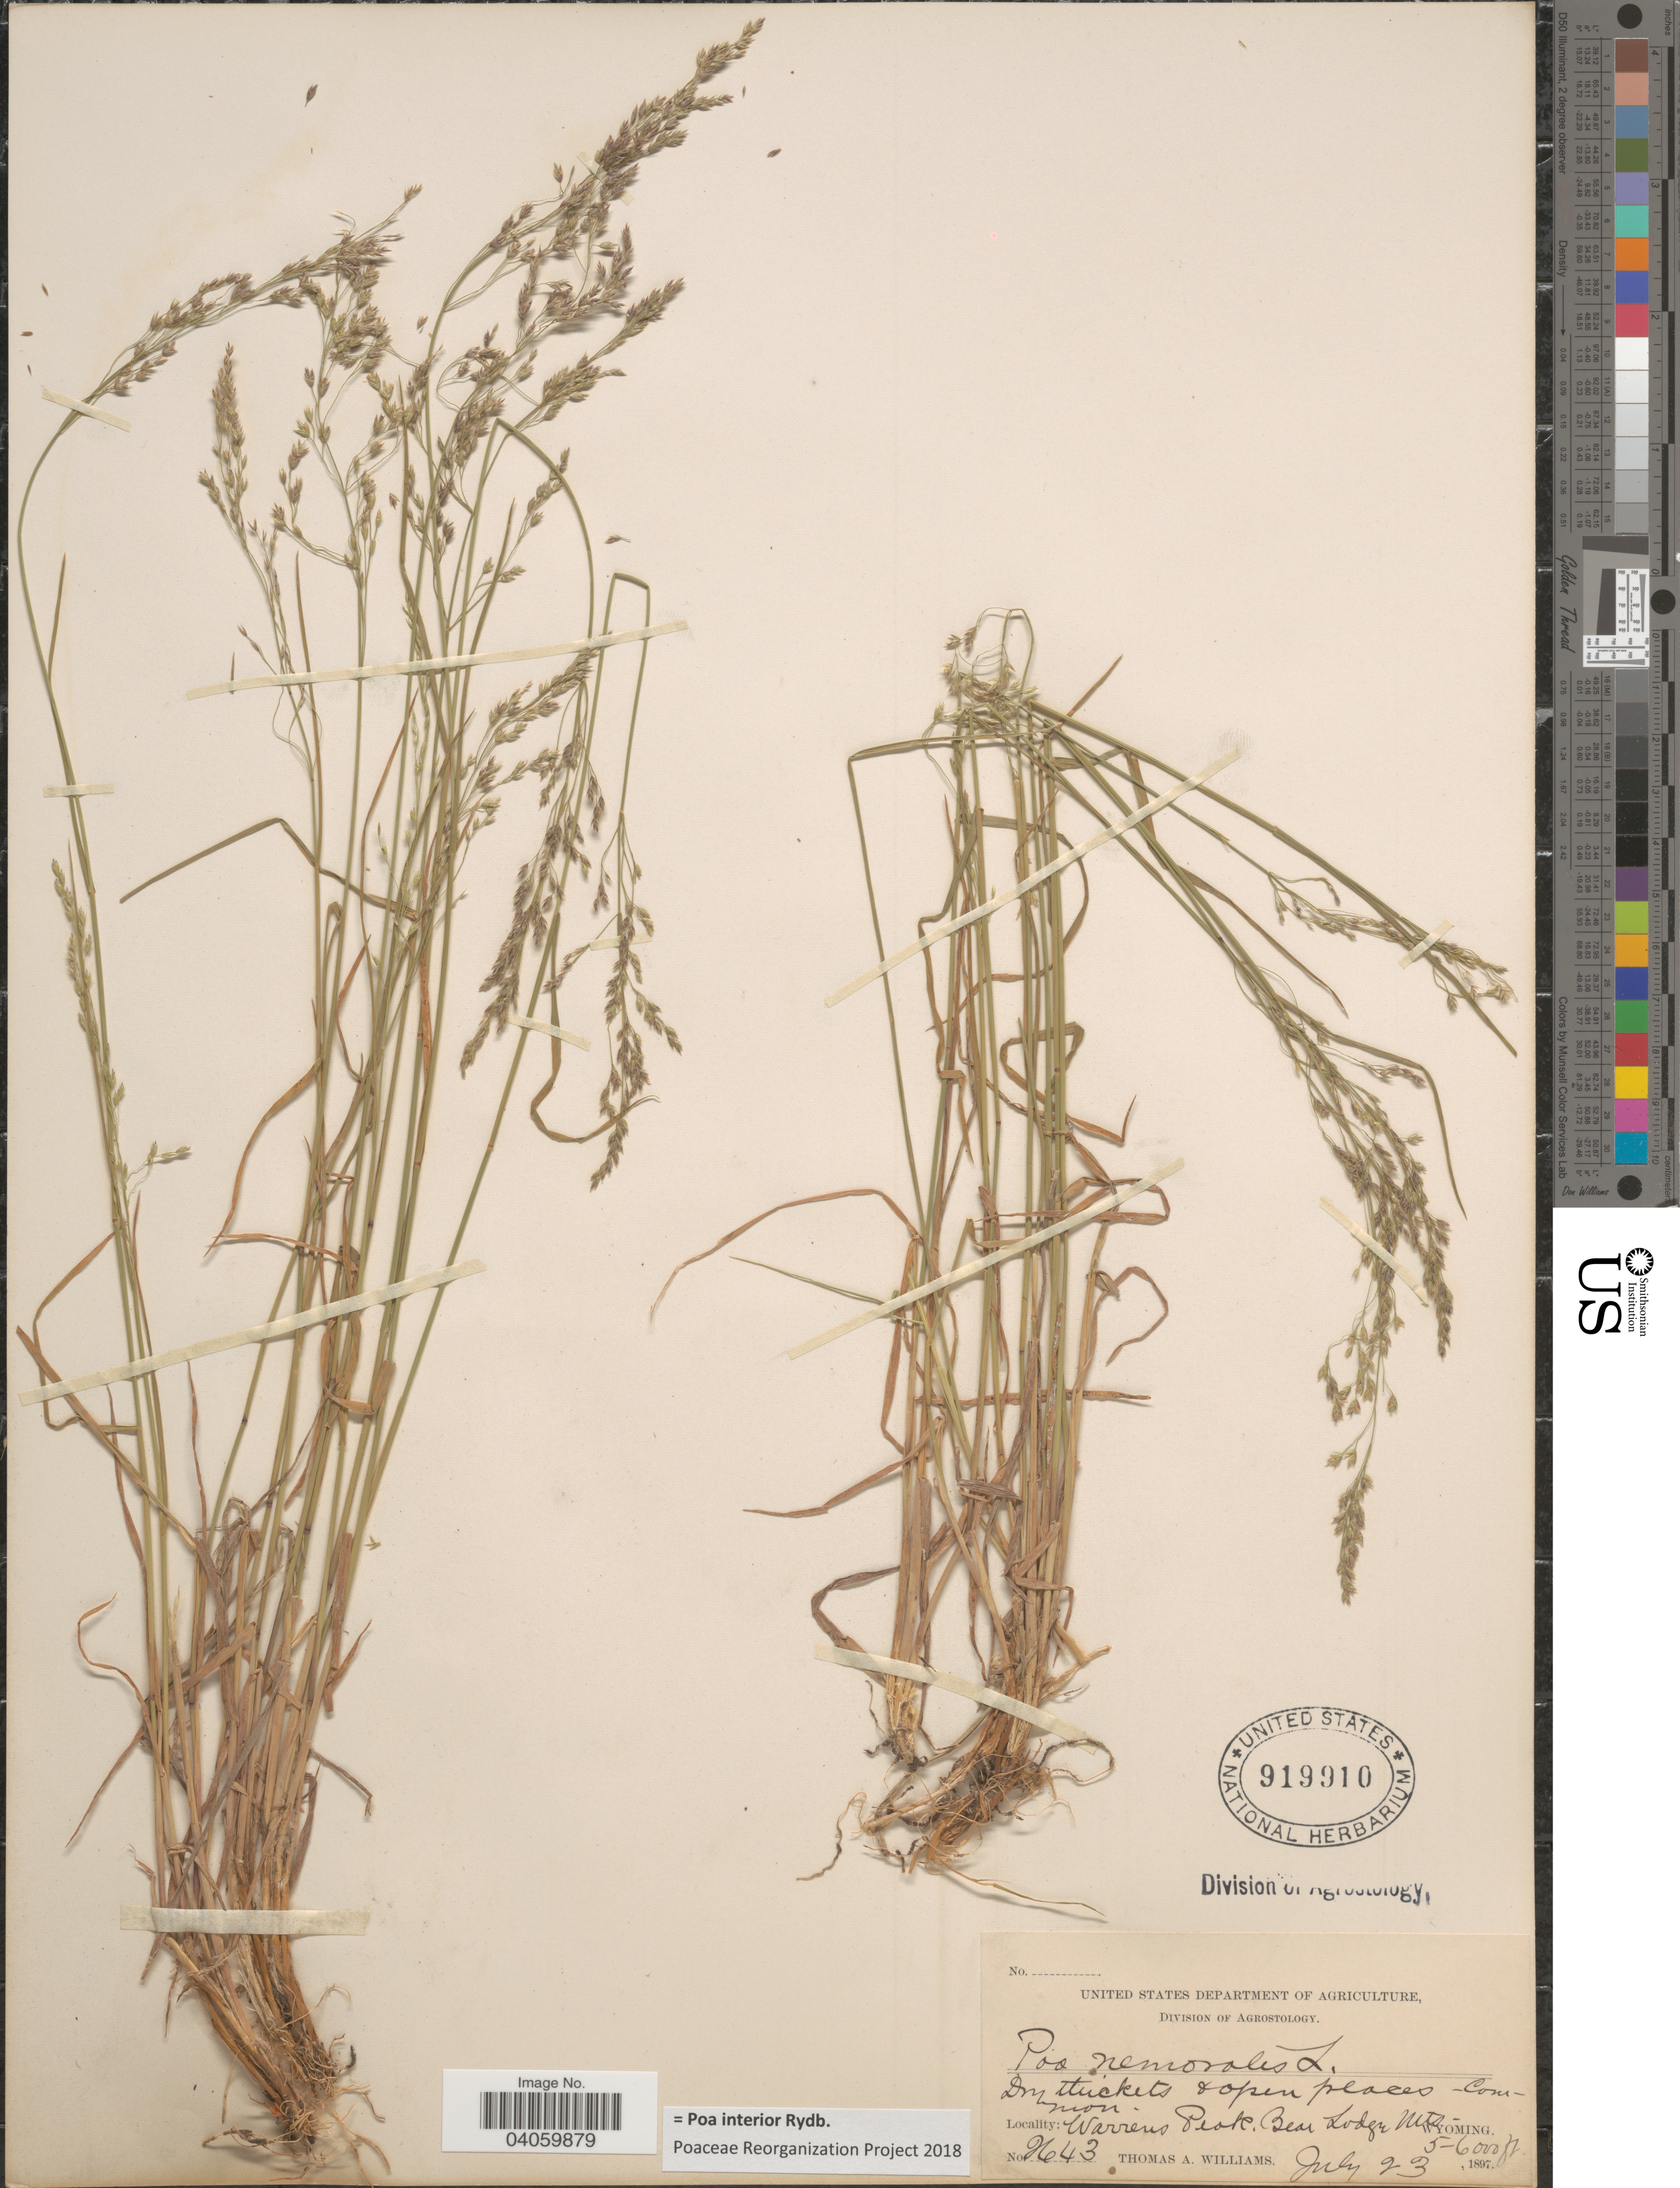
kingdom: Plantae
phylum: Tracheophyta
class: Liliopsida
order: Poales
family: Poaceae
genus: Poa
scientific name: Poa interior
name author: Rydb.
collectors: T. A. Williams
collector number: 2643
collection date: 1897-07-23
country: United States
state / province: Wyoming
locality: Warrens Peak. Bear Lodge Mts.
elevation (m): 1524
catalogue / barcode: US 919910